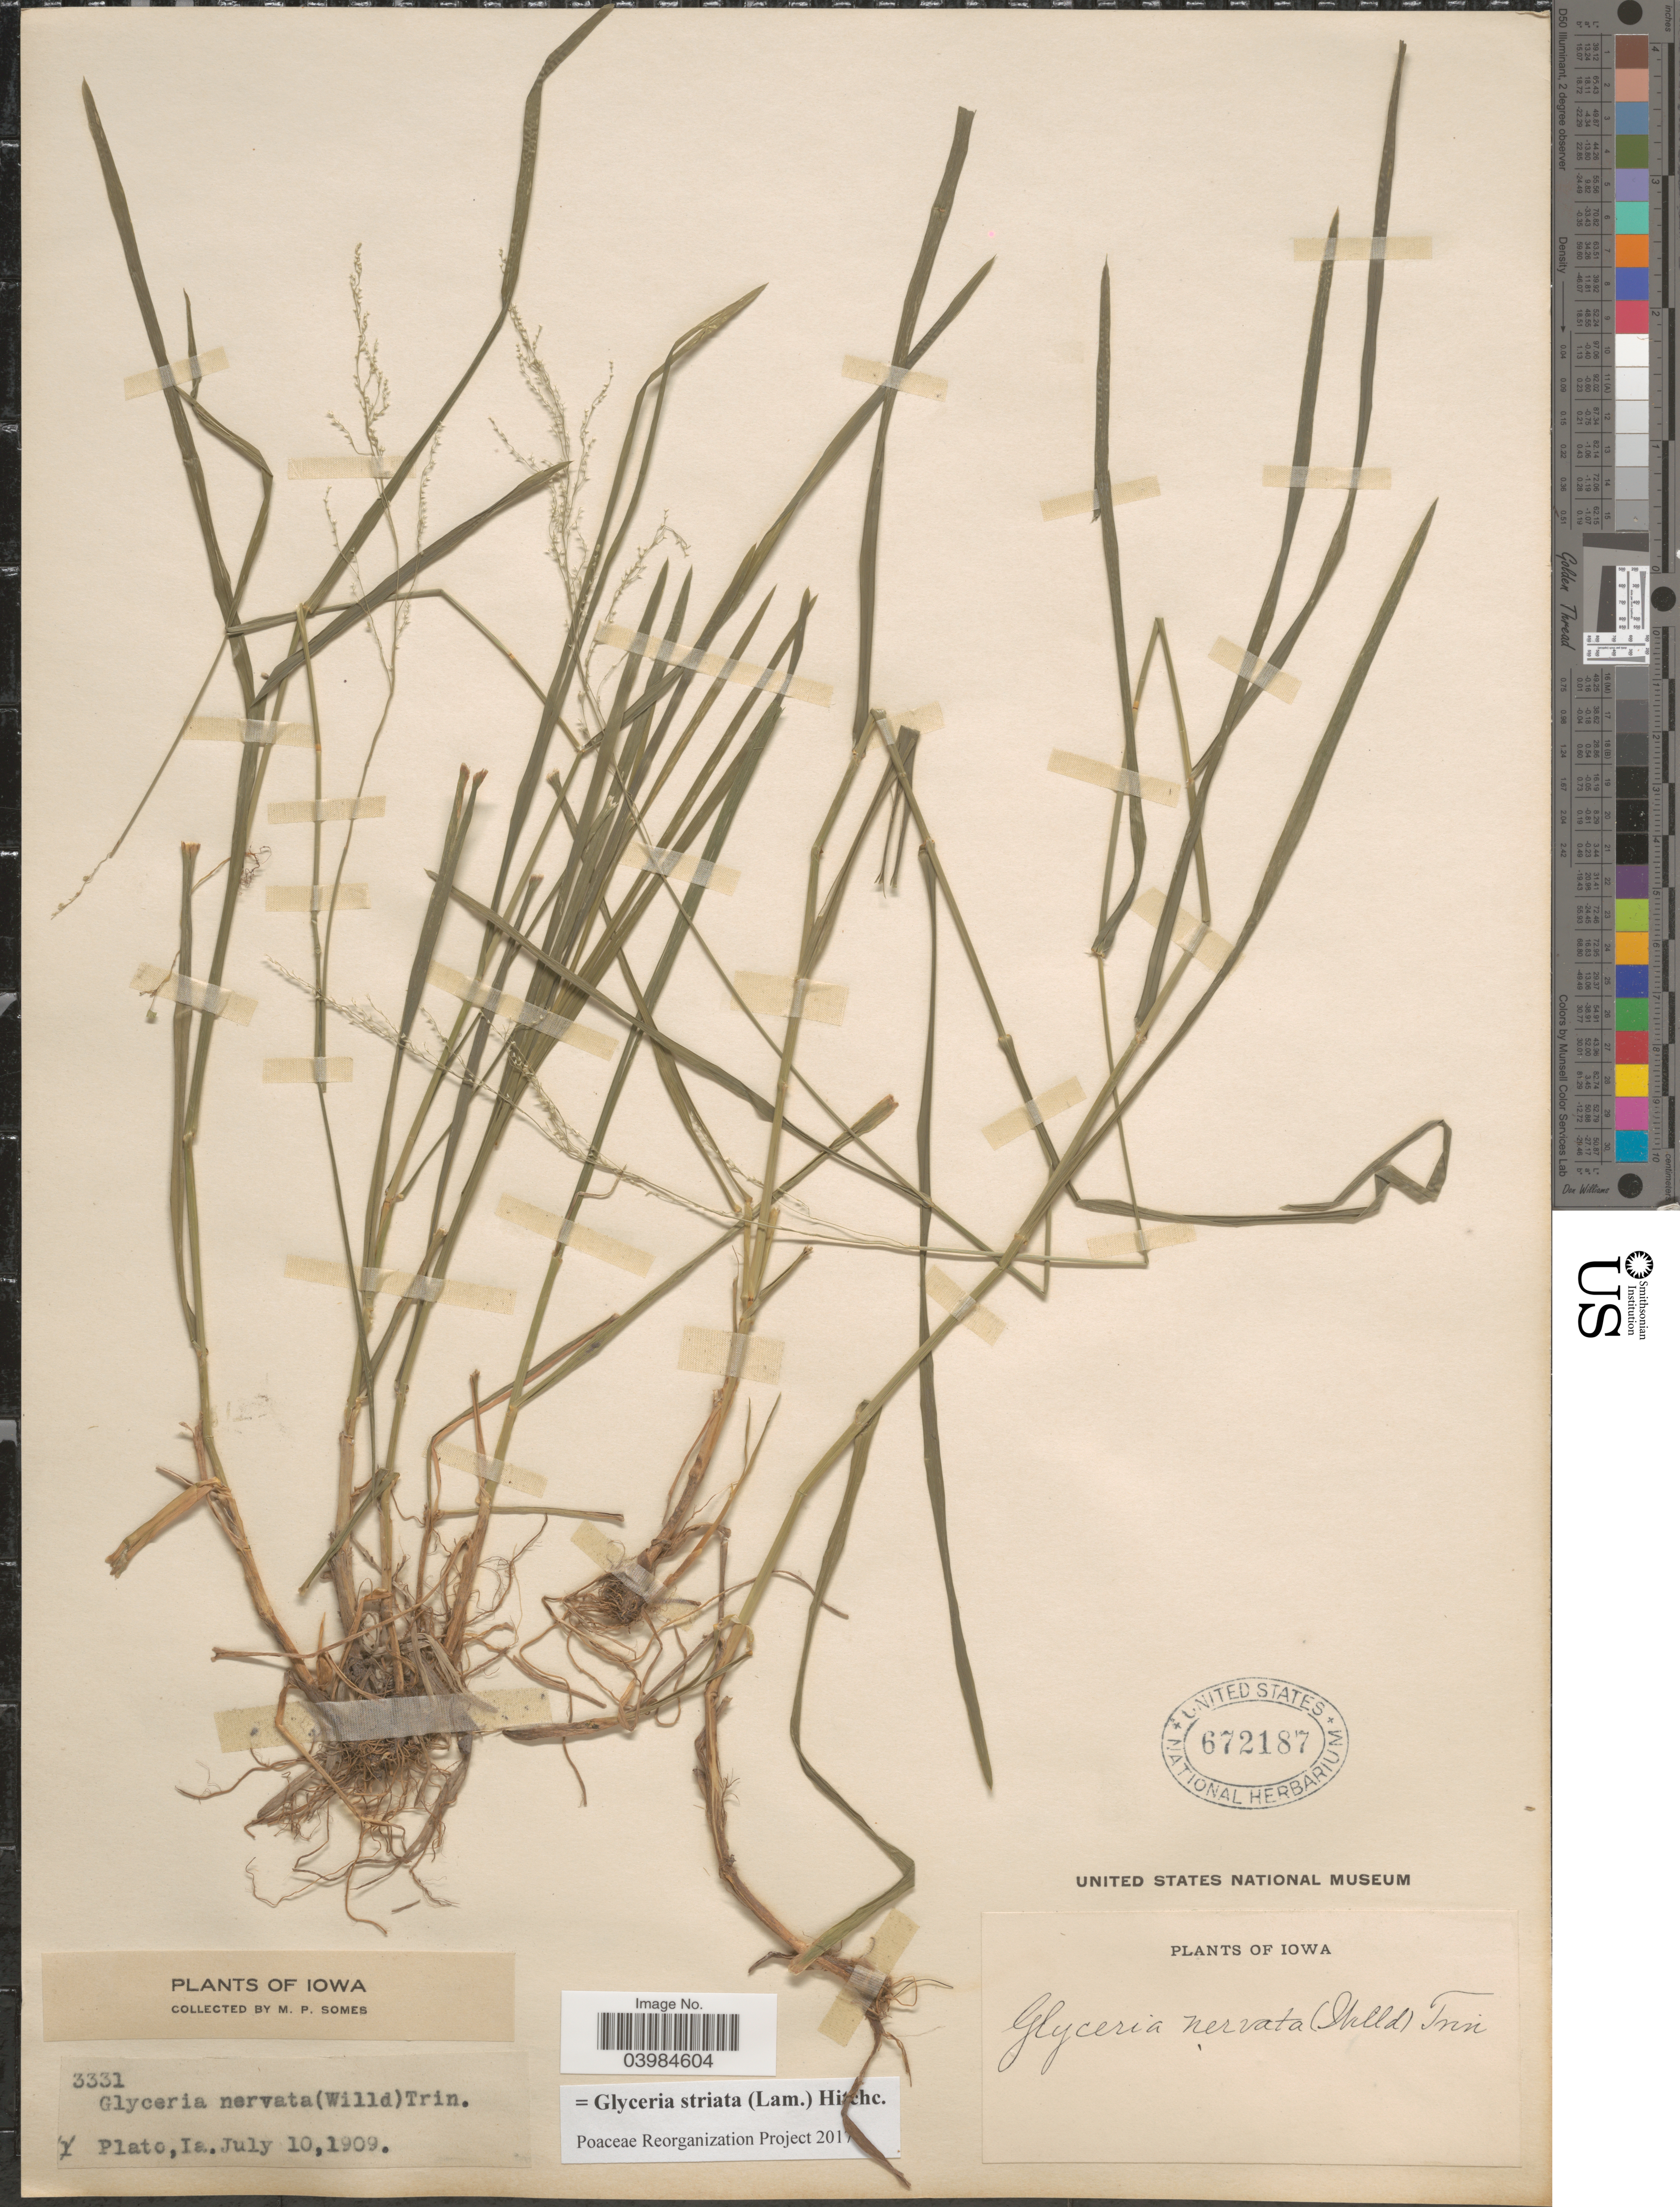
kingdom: Plantae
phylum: Tracheophyta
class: Liliopsida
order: Poales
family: Poaceae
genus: Glyceria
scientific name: Glyceria striata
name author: (Lam.) Hitchc.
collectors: M. Somes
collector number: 3331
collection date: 1909-07-10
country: United States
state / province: Iowa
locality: Plato.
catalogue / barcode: US 672187